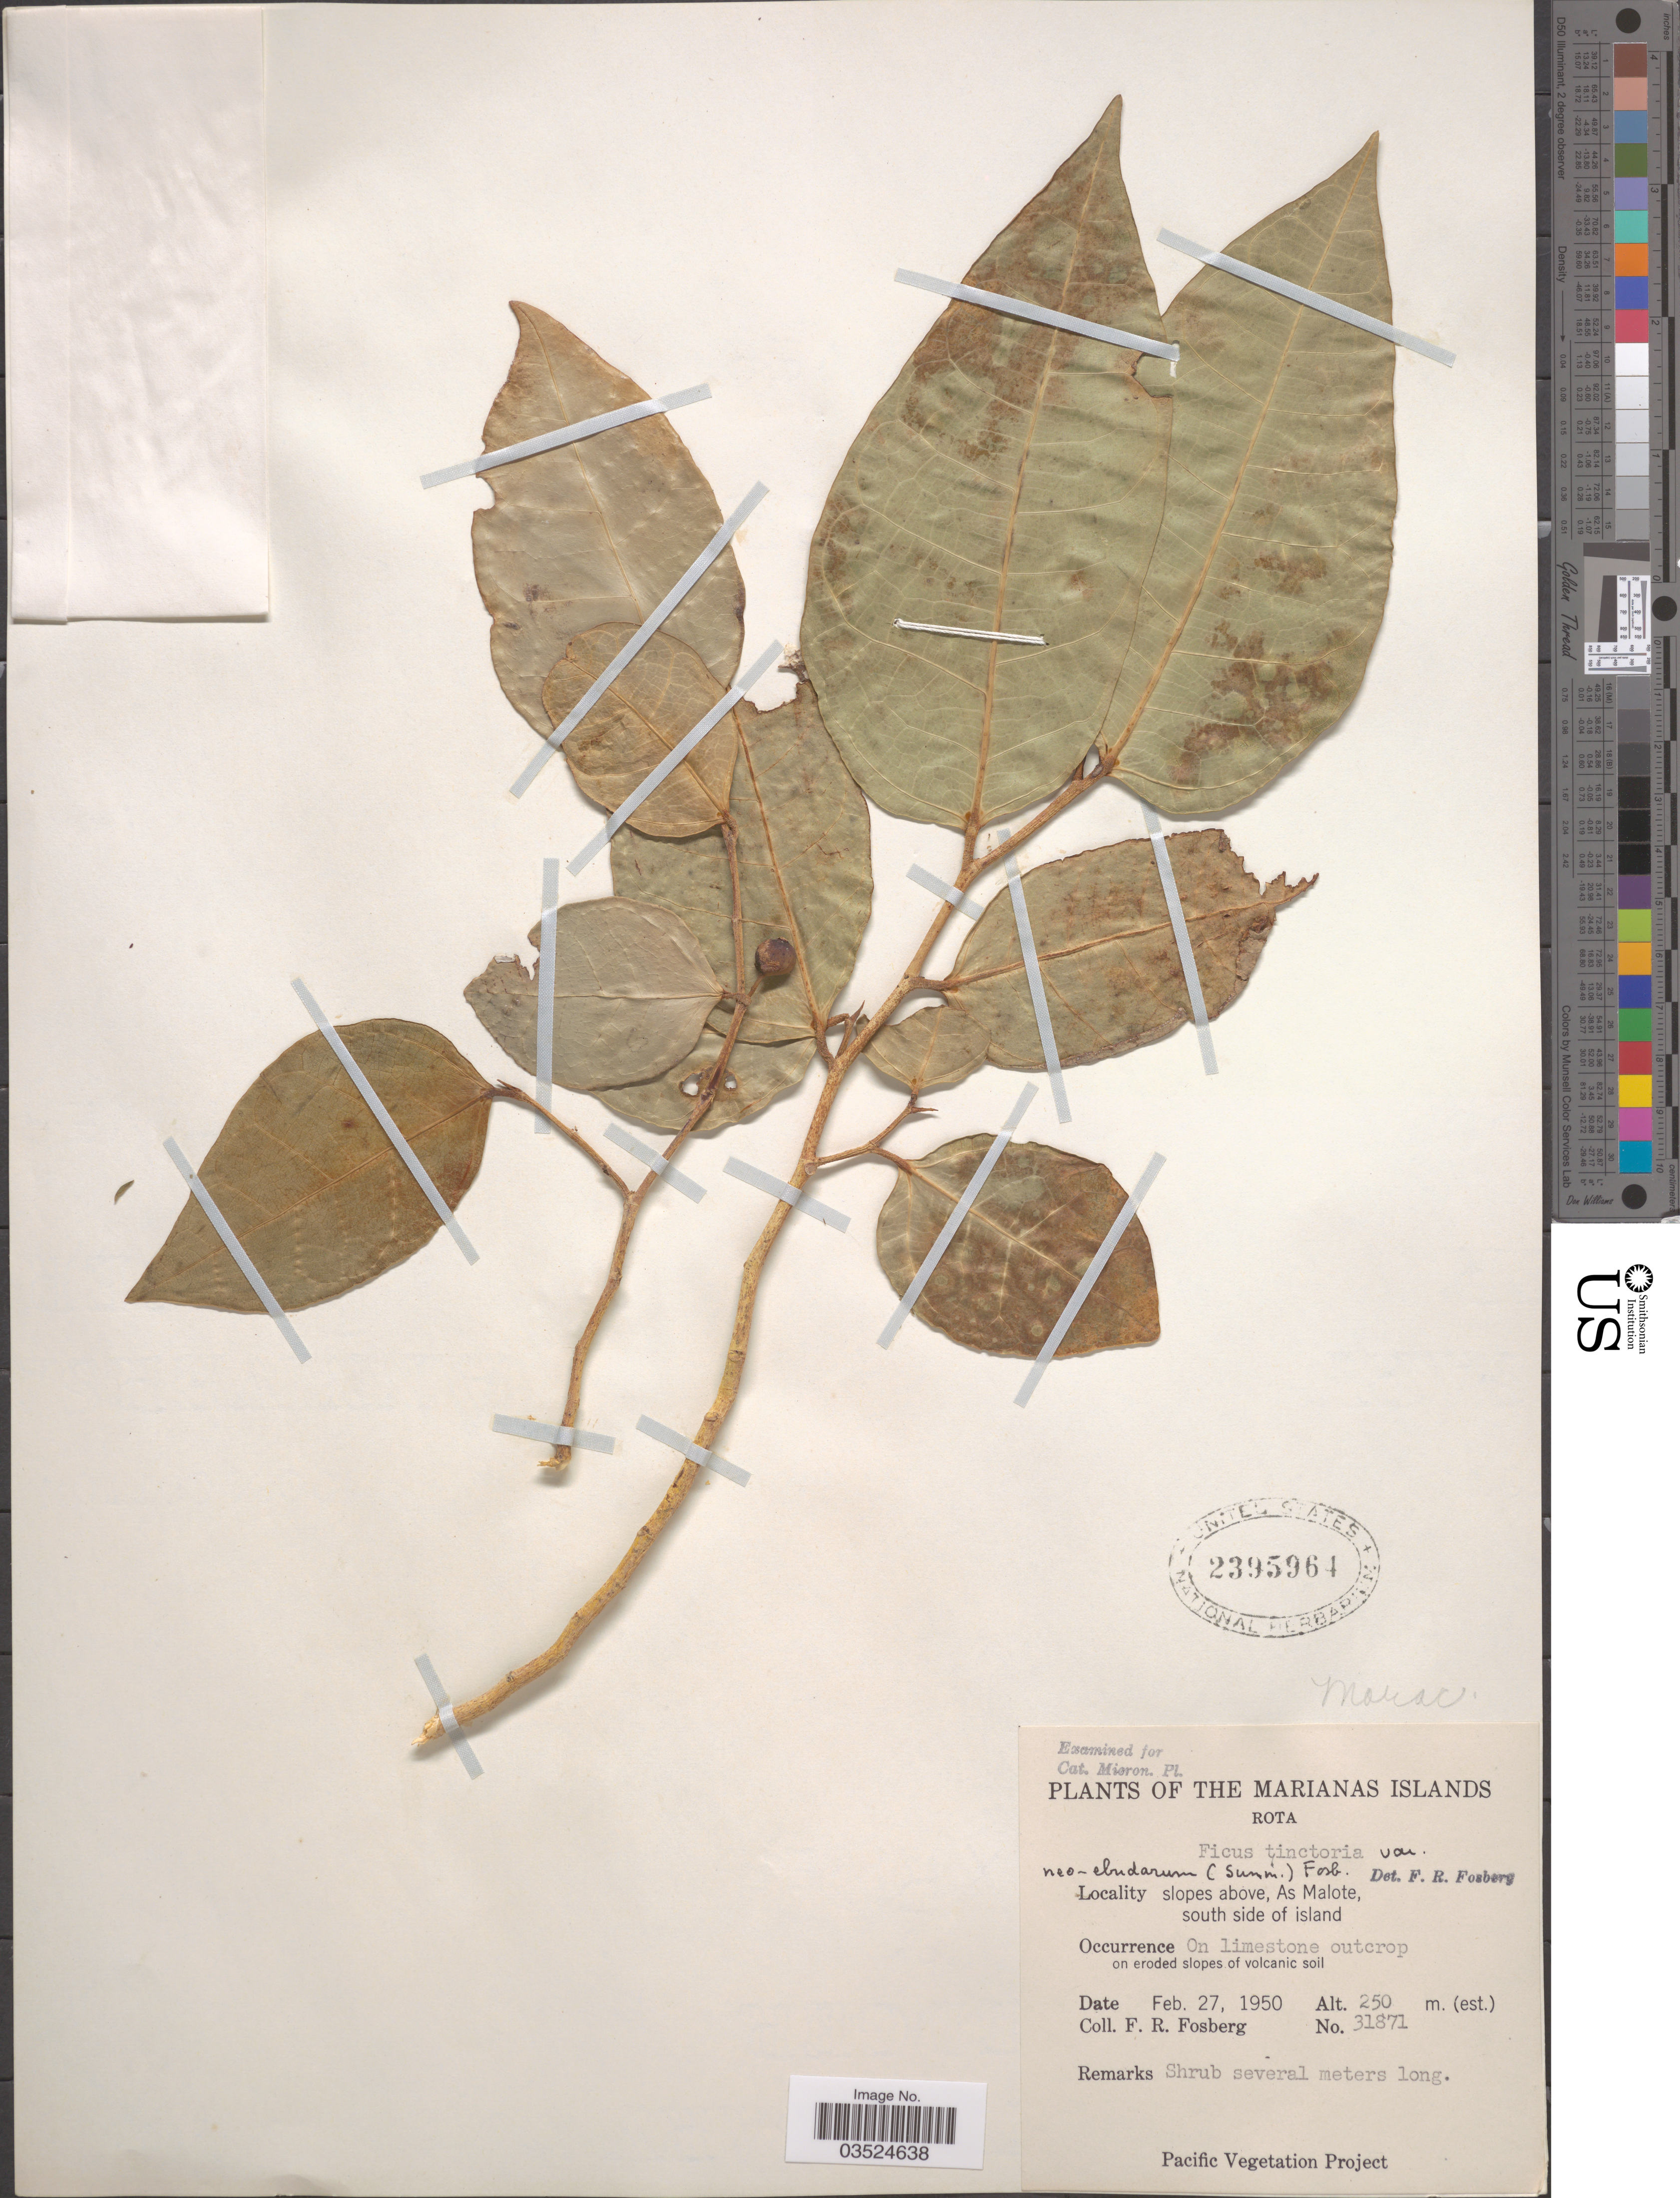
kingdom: Plantae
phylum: Tracheophyta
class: Magnoliopsida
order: Rosales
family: Moraceae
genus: Ficus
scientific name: Ficus tinctoria var. neoebudarum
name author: (Summerh.) Fosberg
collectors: F. R. Fosberg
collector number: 31871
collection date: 1950-02-27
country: Northern Mariana Islands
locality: The Marianas Islands. Rota. Slopes above, As Malote, south side of island.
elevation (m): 250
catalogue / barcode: US 2395964